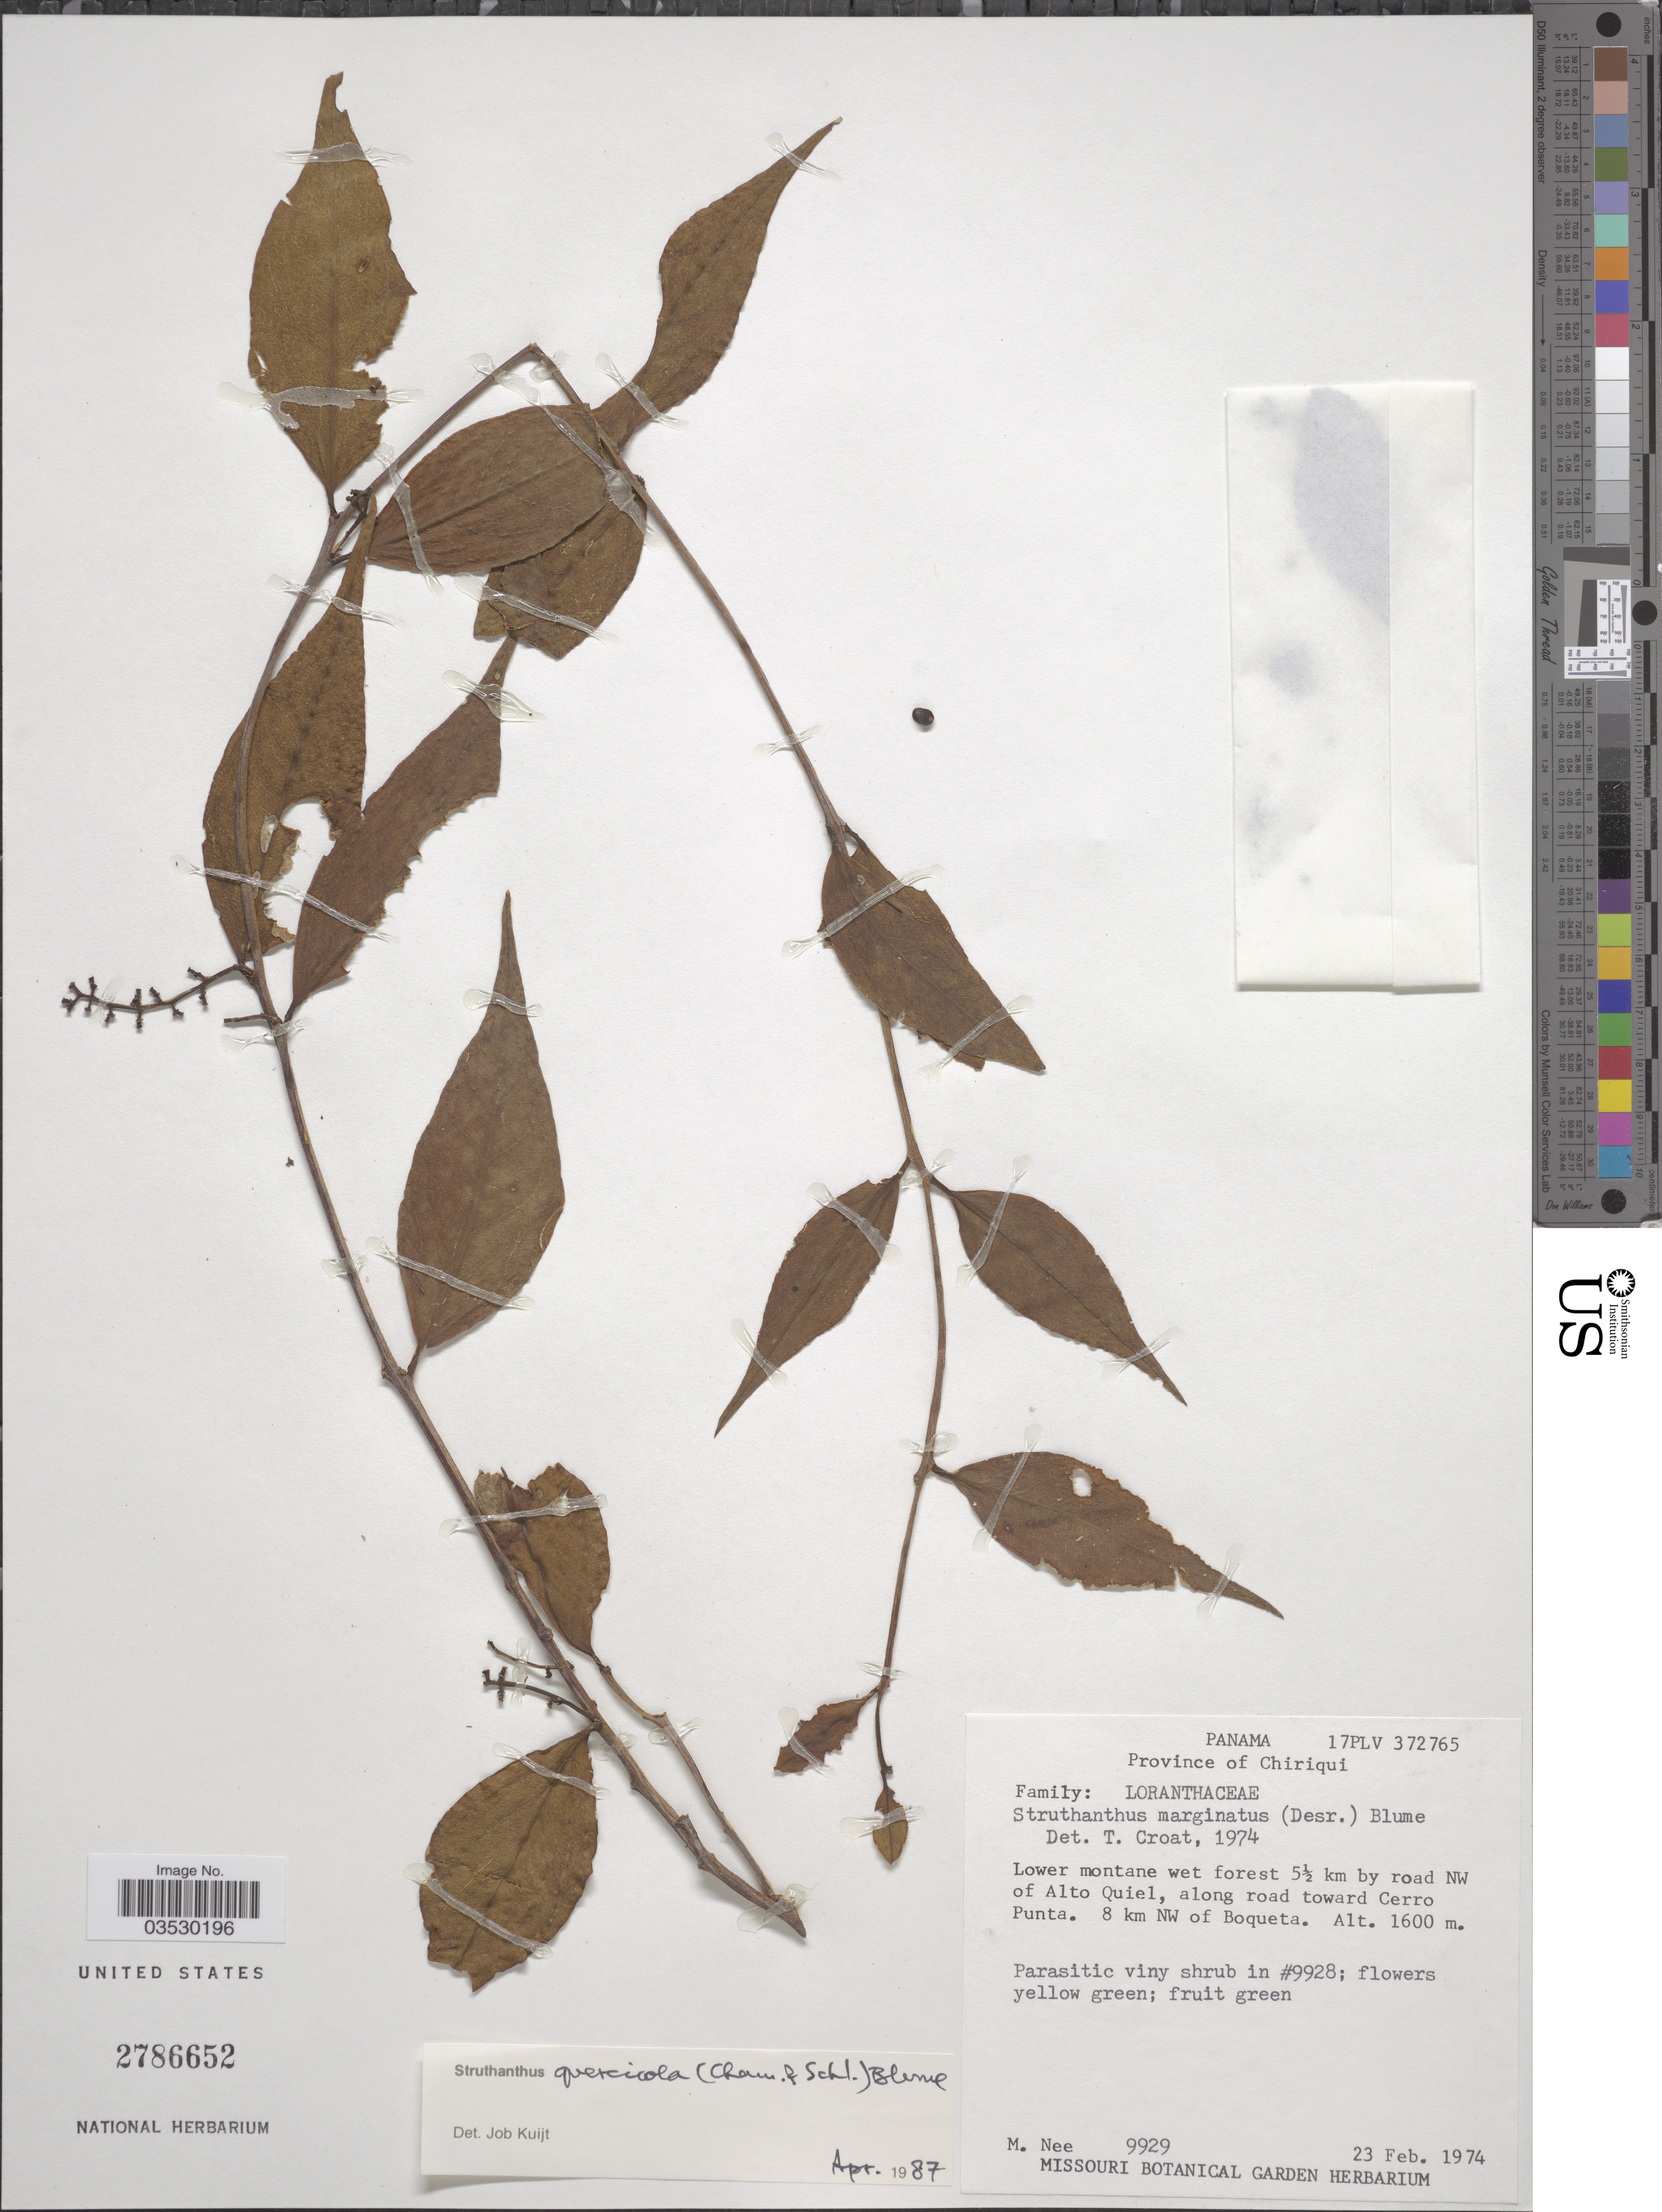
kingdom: Plantae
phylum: Tracheophyta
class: Magnoliopsida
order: Santalales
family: Loranthaceae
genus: Struthanthus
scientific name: Struthanthus quercicola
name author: (Kuijt) Cham. & Schltr.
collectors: M. Nee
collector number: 929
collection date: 1974-02-23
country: Panama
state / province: Chiriqui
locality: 5½ km by road NW of Alto Quiel, along road toward Cerro Punta. 8 km NW of Boqueta.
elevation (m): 1600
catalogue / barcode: US 2786652